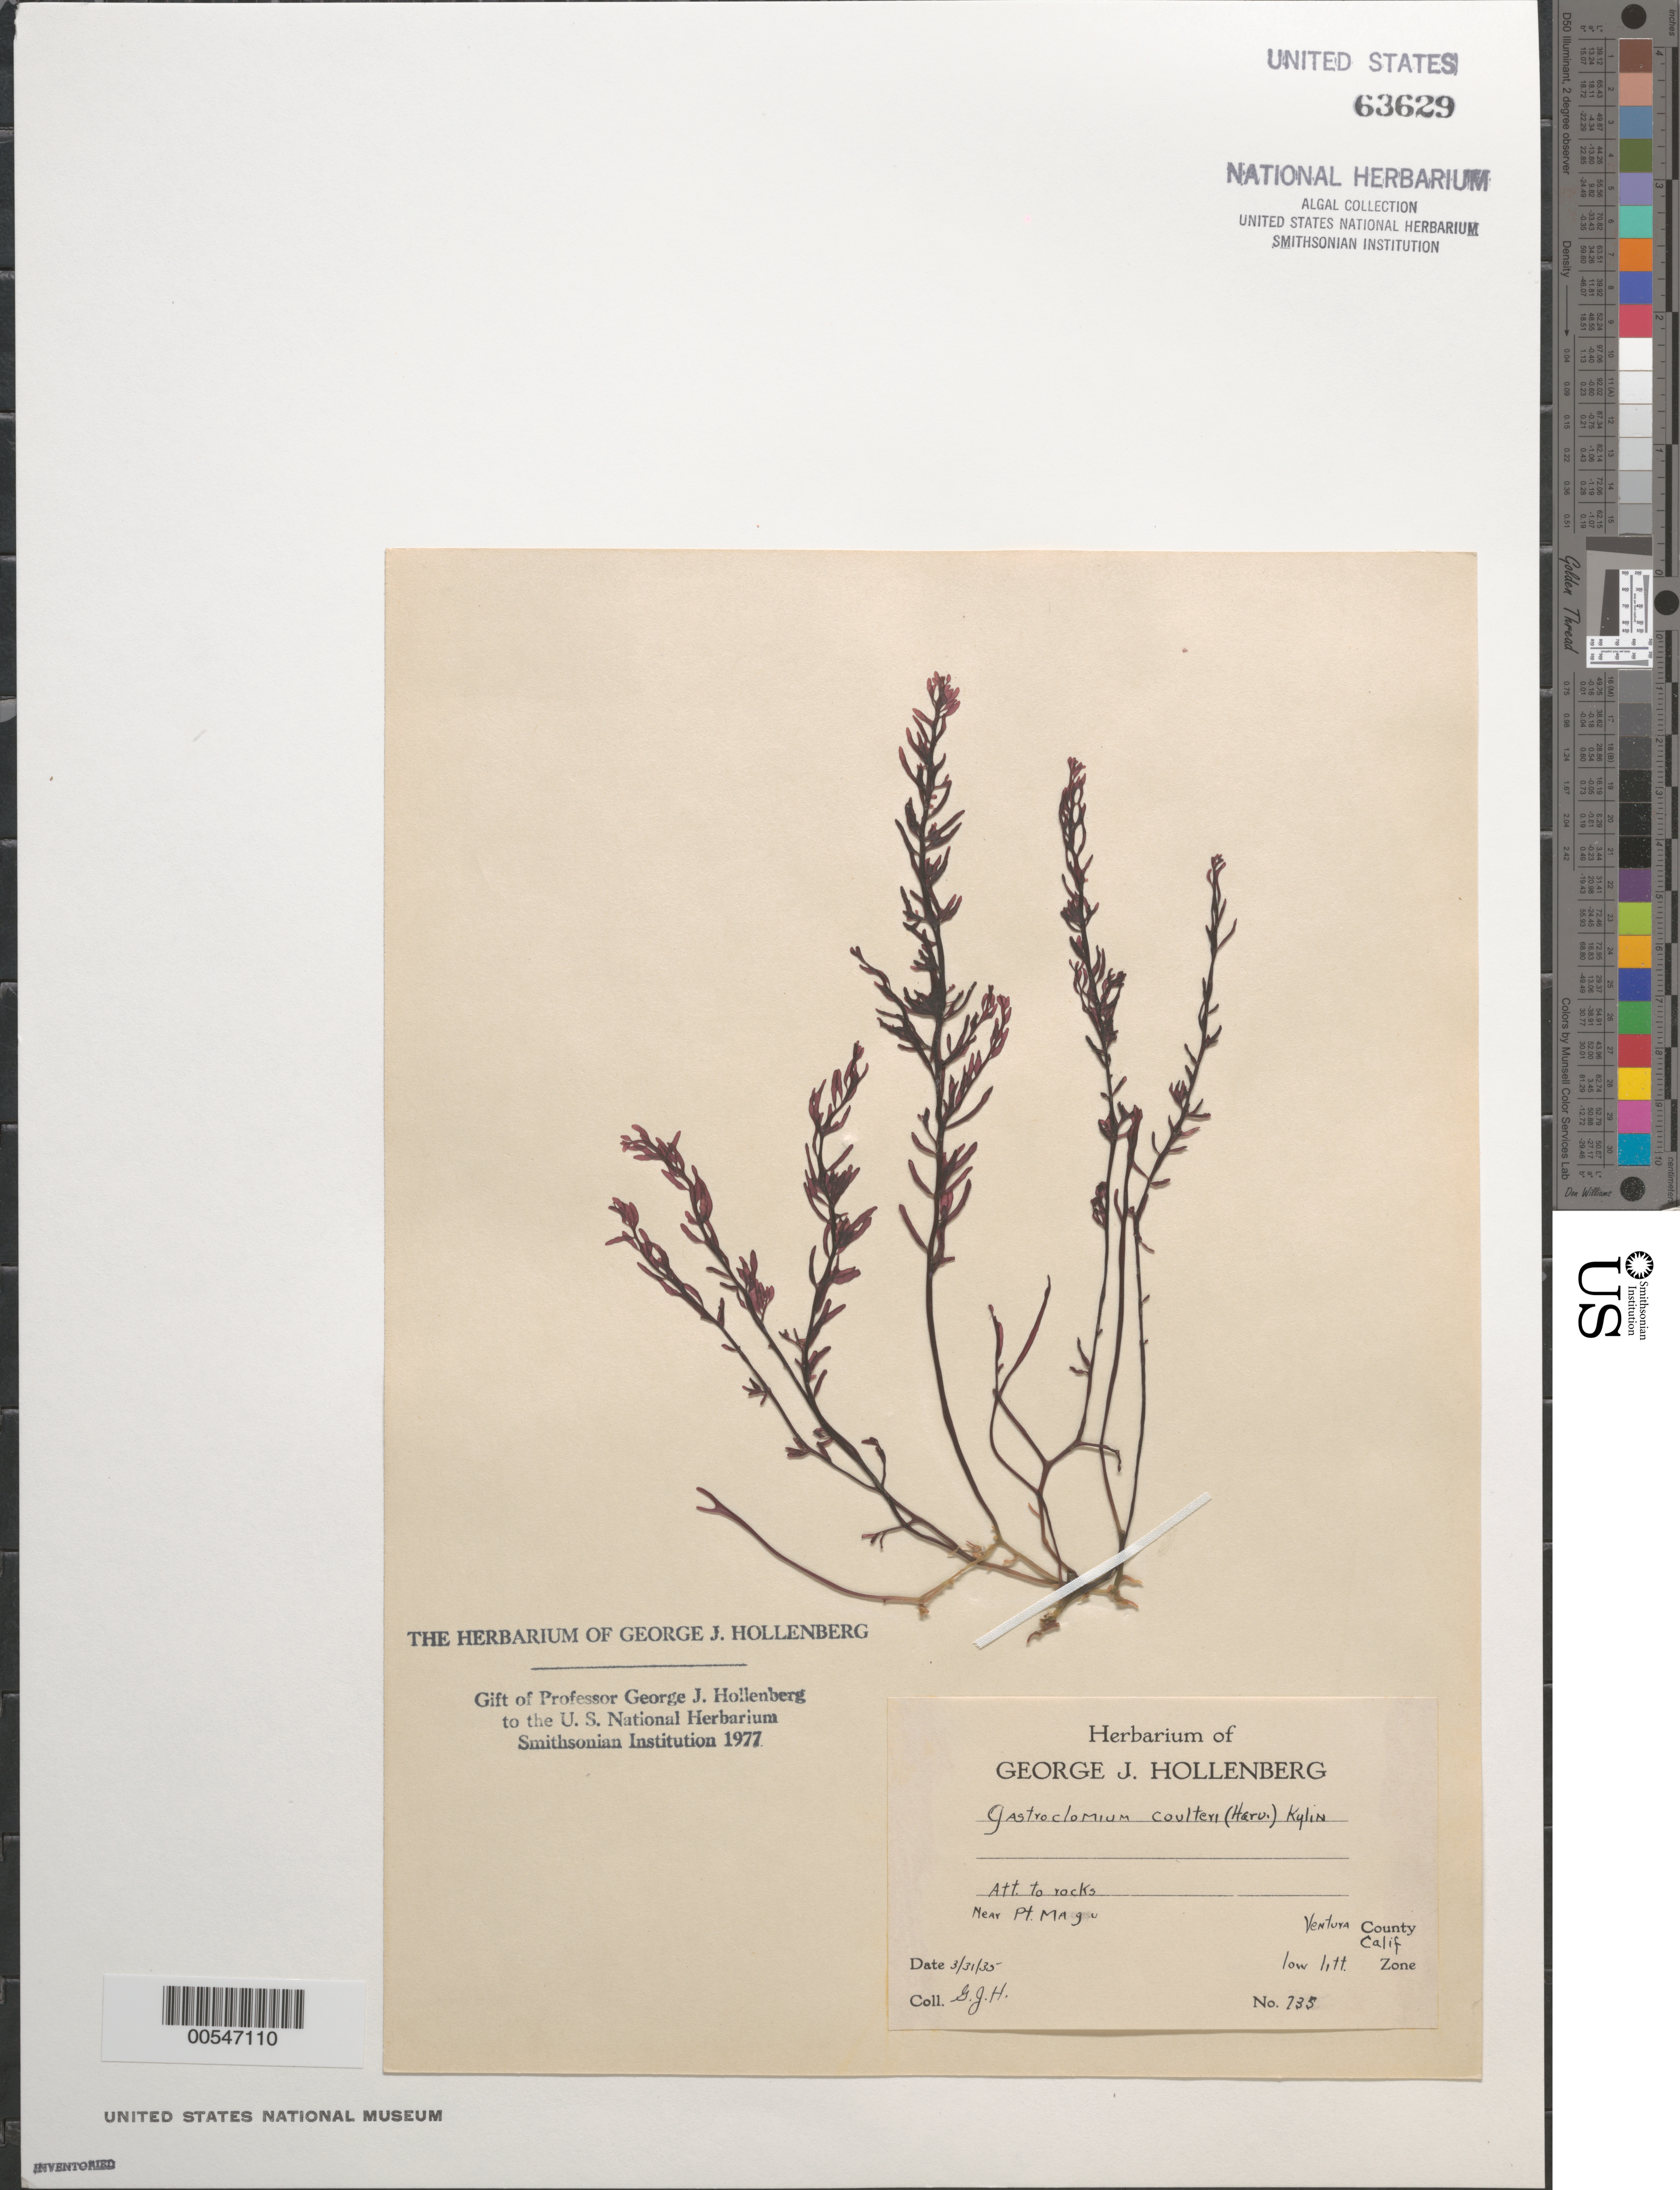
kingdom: Plantae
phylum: Rhodophyta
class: Florideophyceae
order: Rhodymeniales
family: Champiaceae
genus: Neogastroclonium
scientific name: Neogastroclonium subarticulatum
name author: (Turner) L. Le Gall et al.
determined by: Algae name updating Project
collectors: G. Hollenberg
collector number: GJH 735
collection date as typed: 31 Mar 1935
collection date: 1935-03-31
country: United States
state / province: California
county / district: Ventura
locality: Near Point Mugu (Pt. Magu)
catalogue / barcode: US 63629